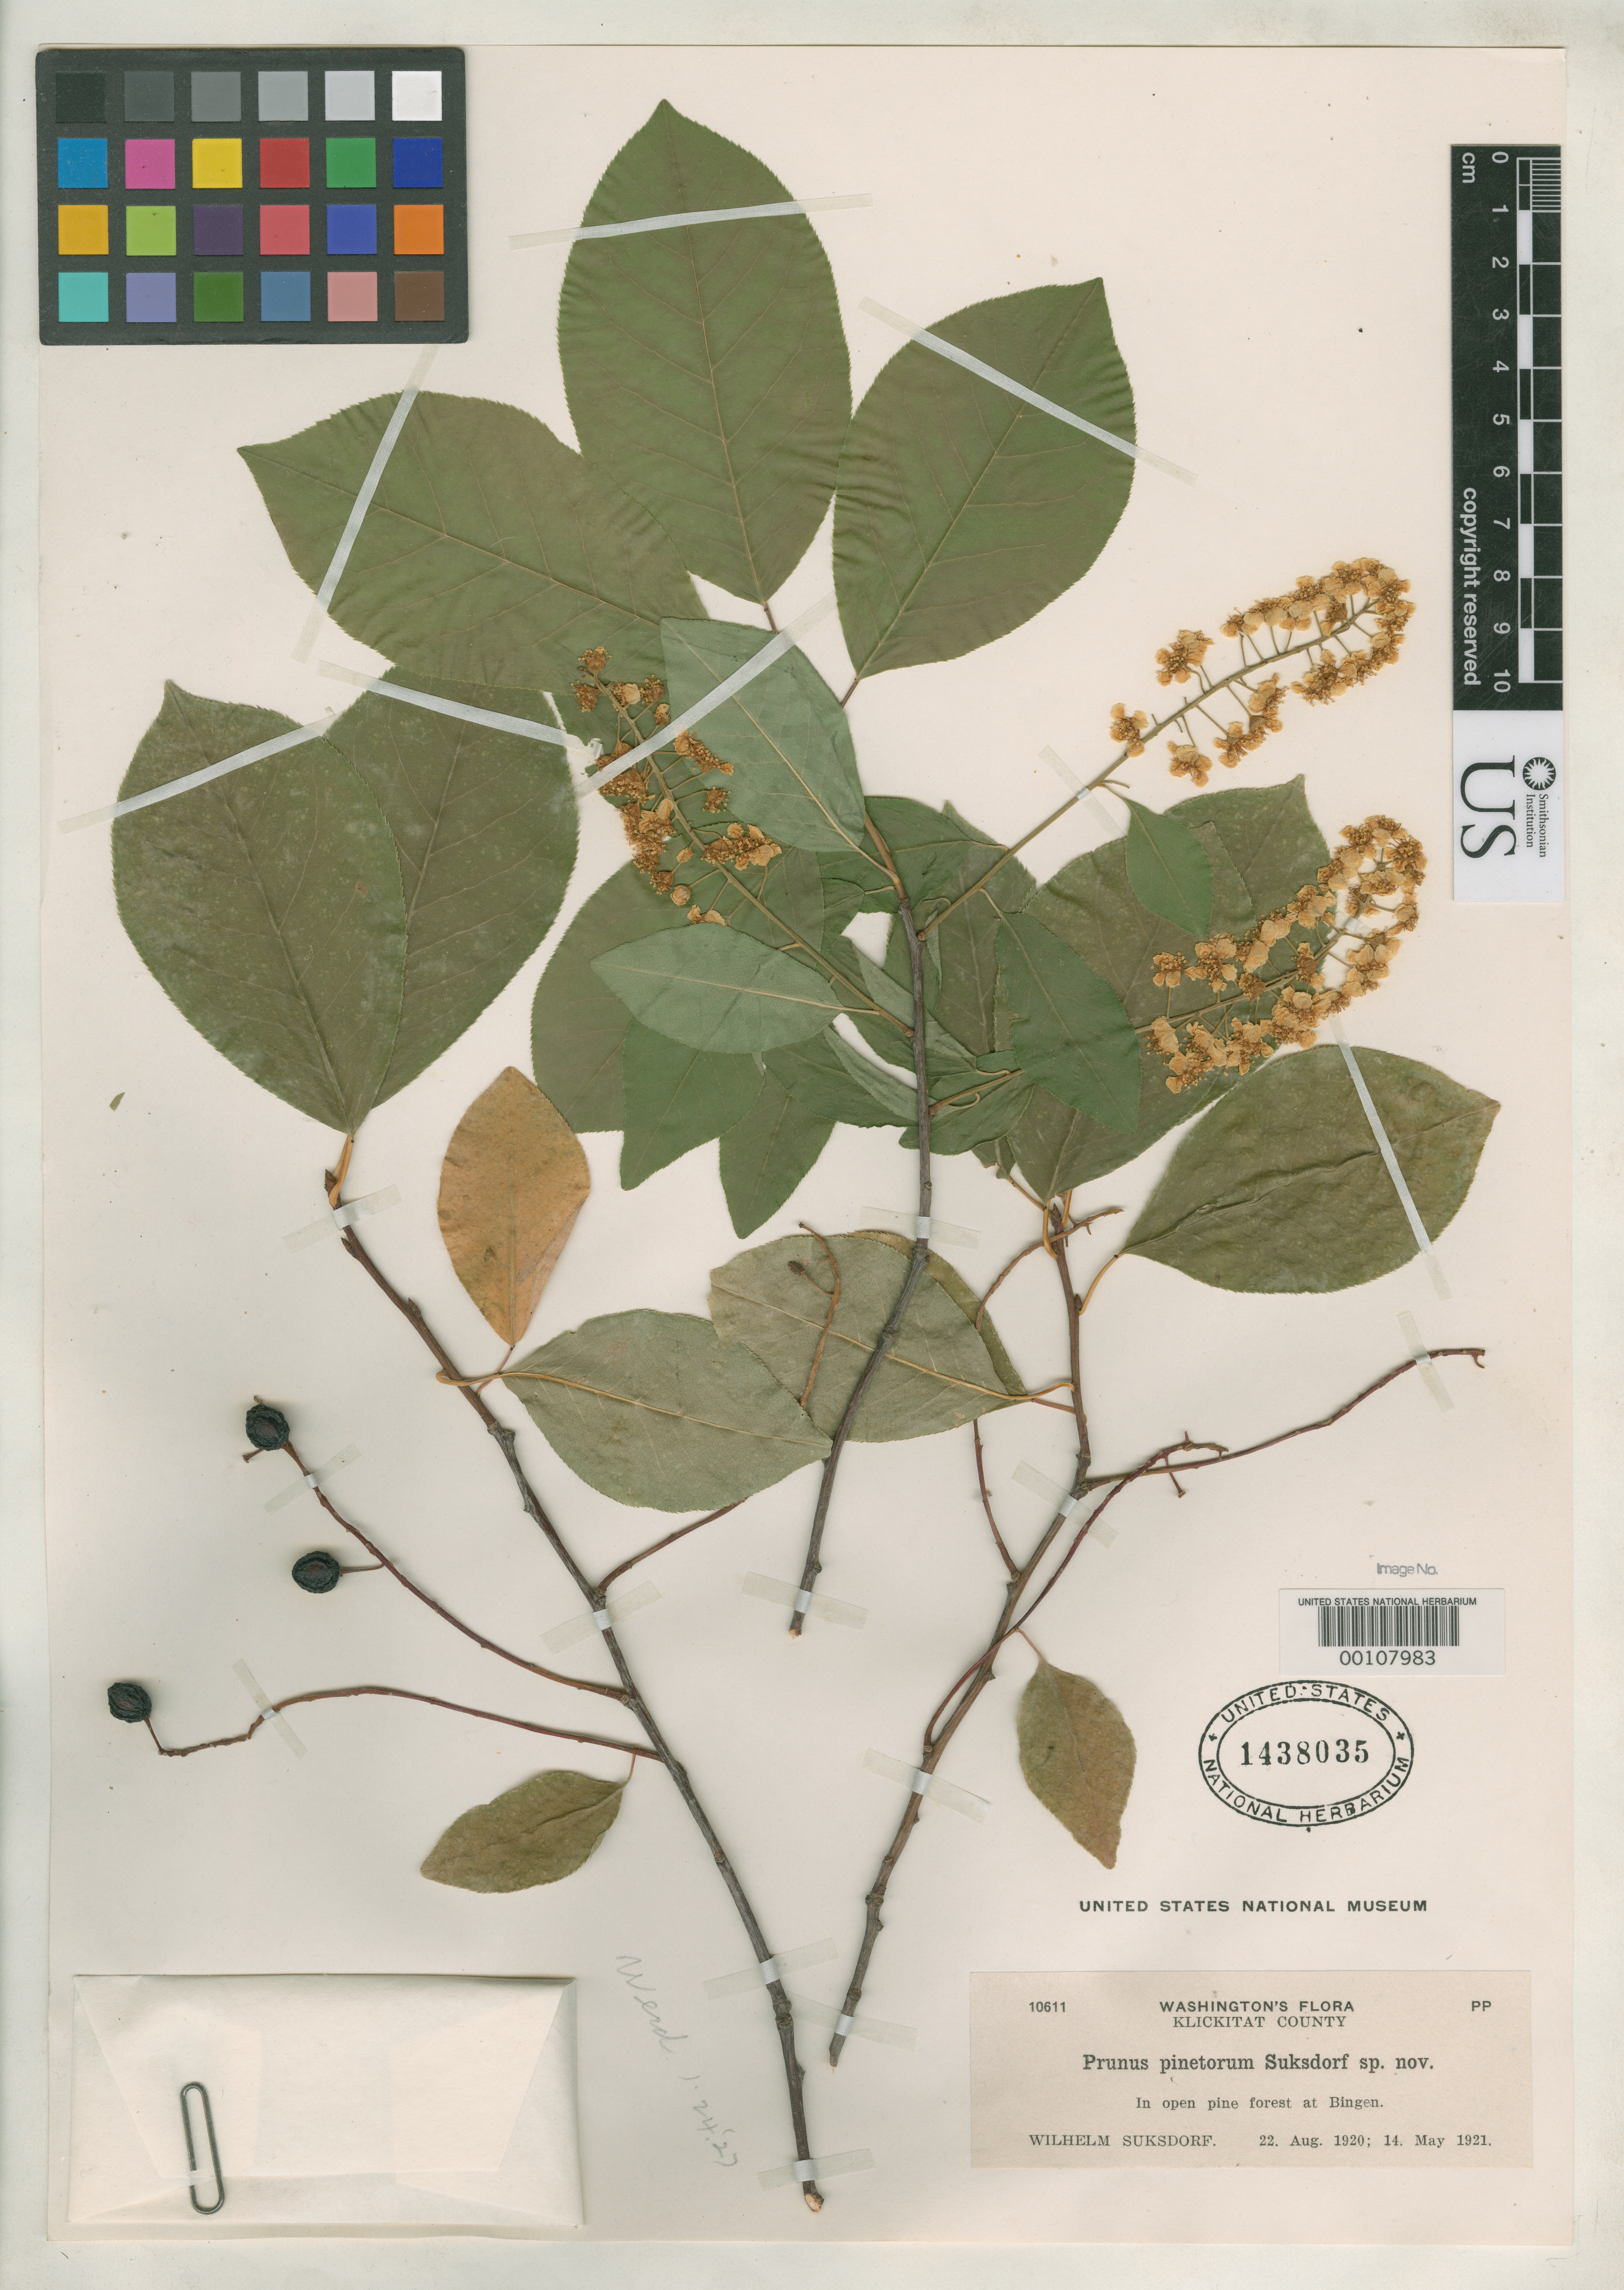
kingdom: Plantae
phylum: Tracheophyta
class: Magnoliopsida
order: Rosales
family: Rosaceae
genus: Prunus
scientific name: Prunus pinetorum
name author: Suksd.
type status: Isotype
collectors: W. N. Suksdorf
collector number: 10611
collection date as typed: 22 Aug 1920 and 14 May 1921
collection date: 1920-08-22,1921-05-14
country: United States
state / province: Washington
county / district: Klickitat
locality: Bingen.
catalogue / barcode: US 1438035